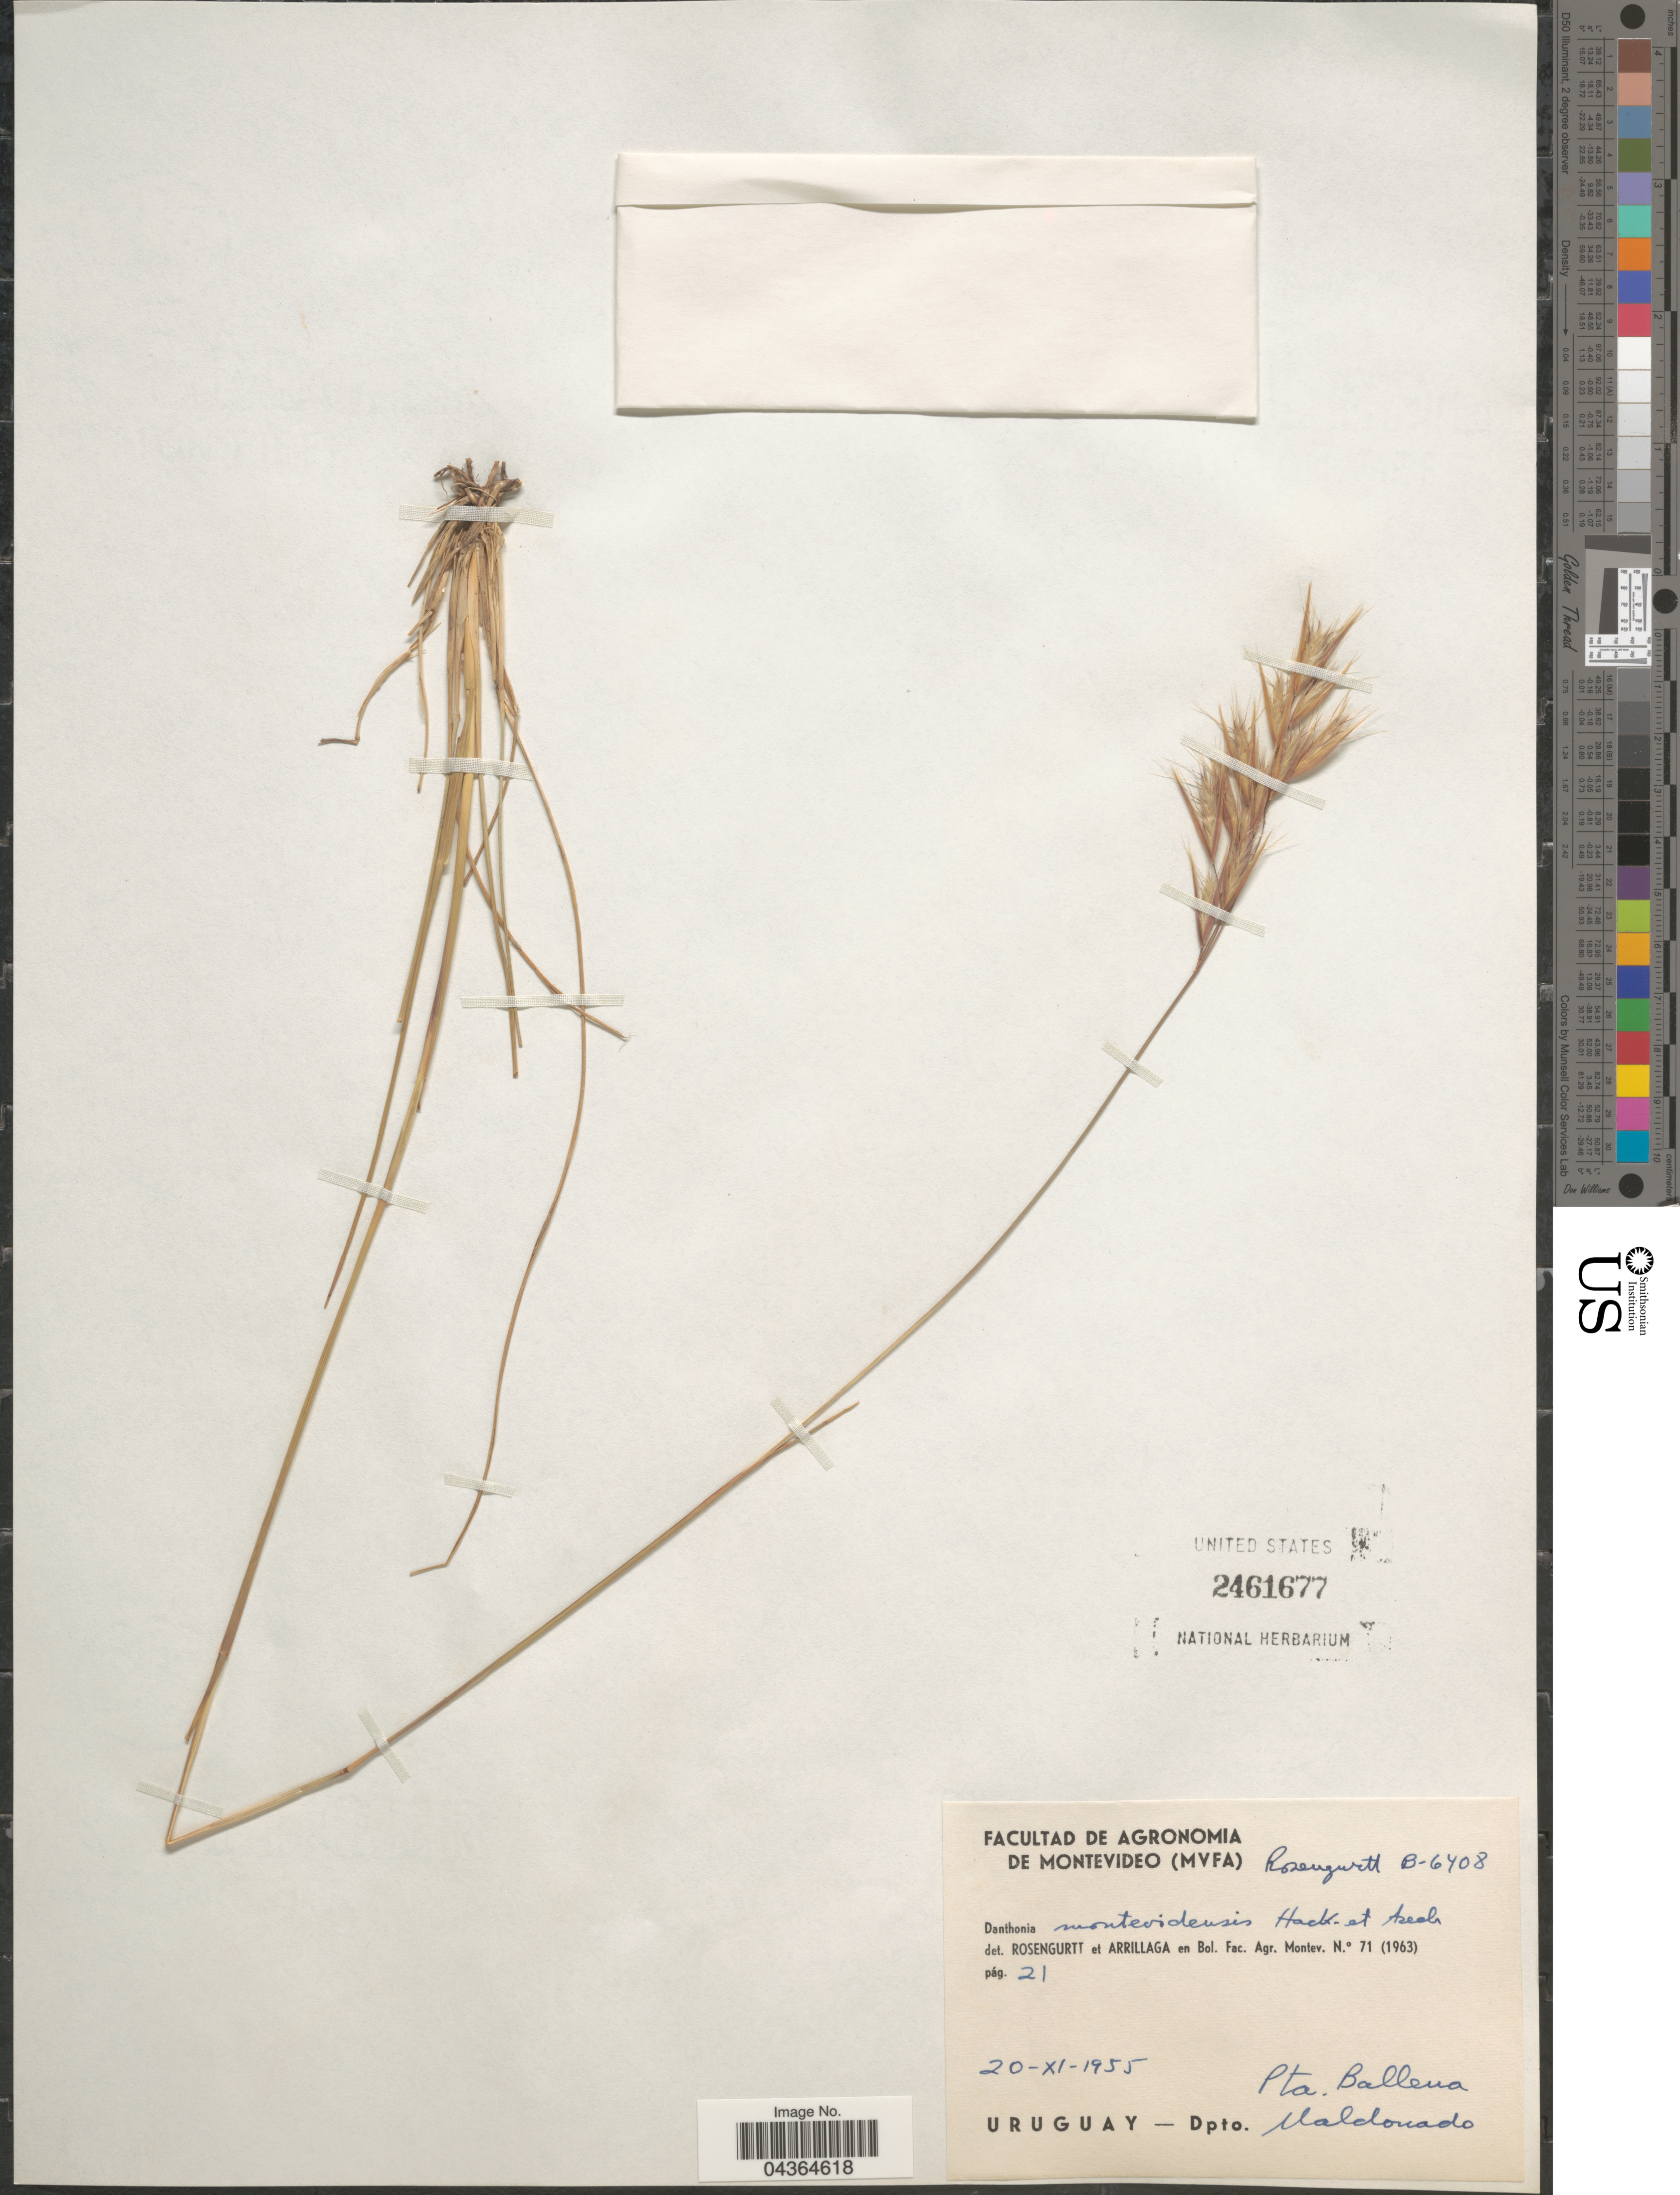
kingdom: Plantae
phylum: Tracheophyta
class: Liliopsida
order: Poales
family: Poaceae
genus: Danthonia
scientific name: Danthonia montevidensis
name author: (Hack.) Arechav.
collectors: Rosengurtt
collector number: B-6708*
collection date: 1955-11-20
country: Uruguay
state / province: Maldonado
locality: Pta. Ballena. Dpto. Maldonado.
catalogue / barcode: US 2461677